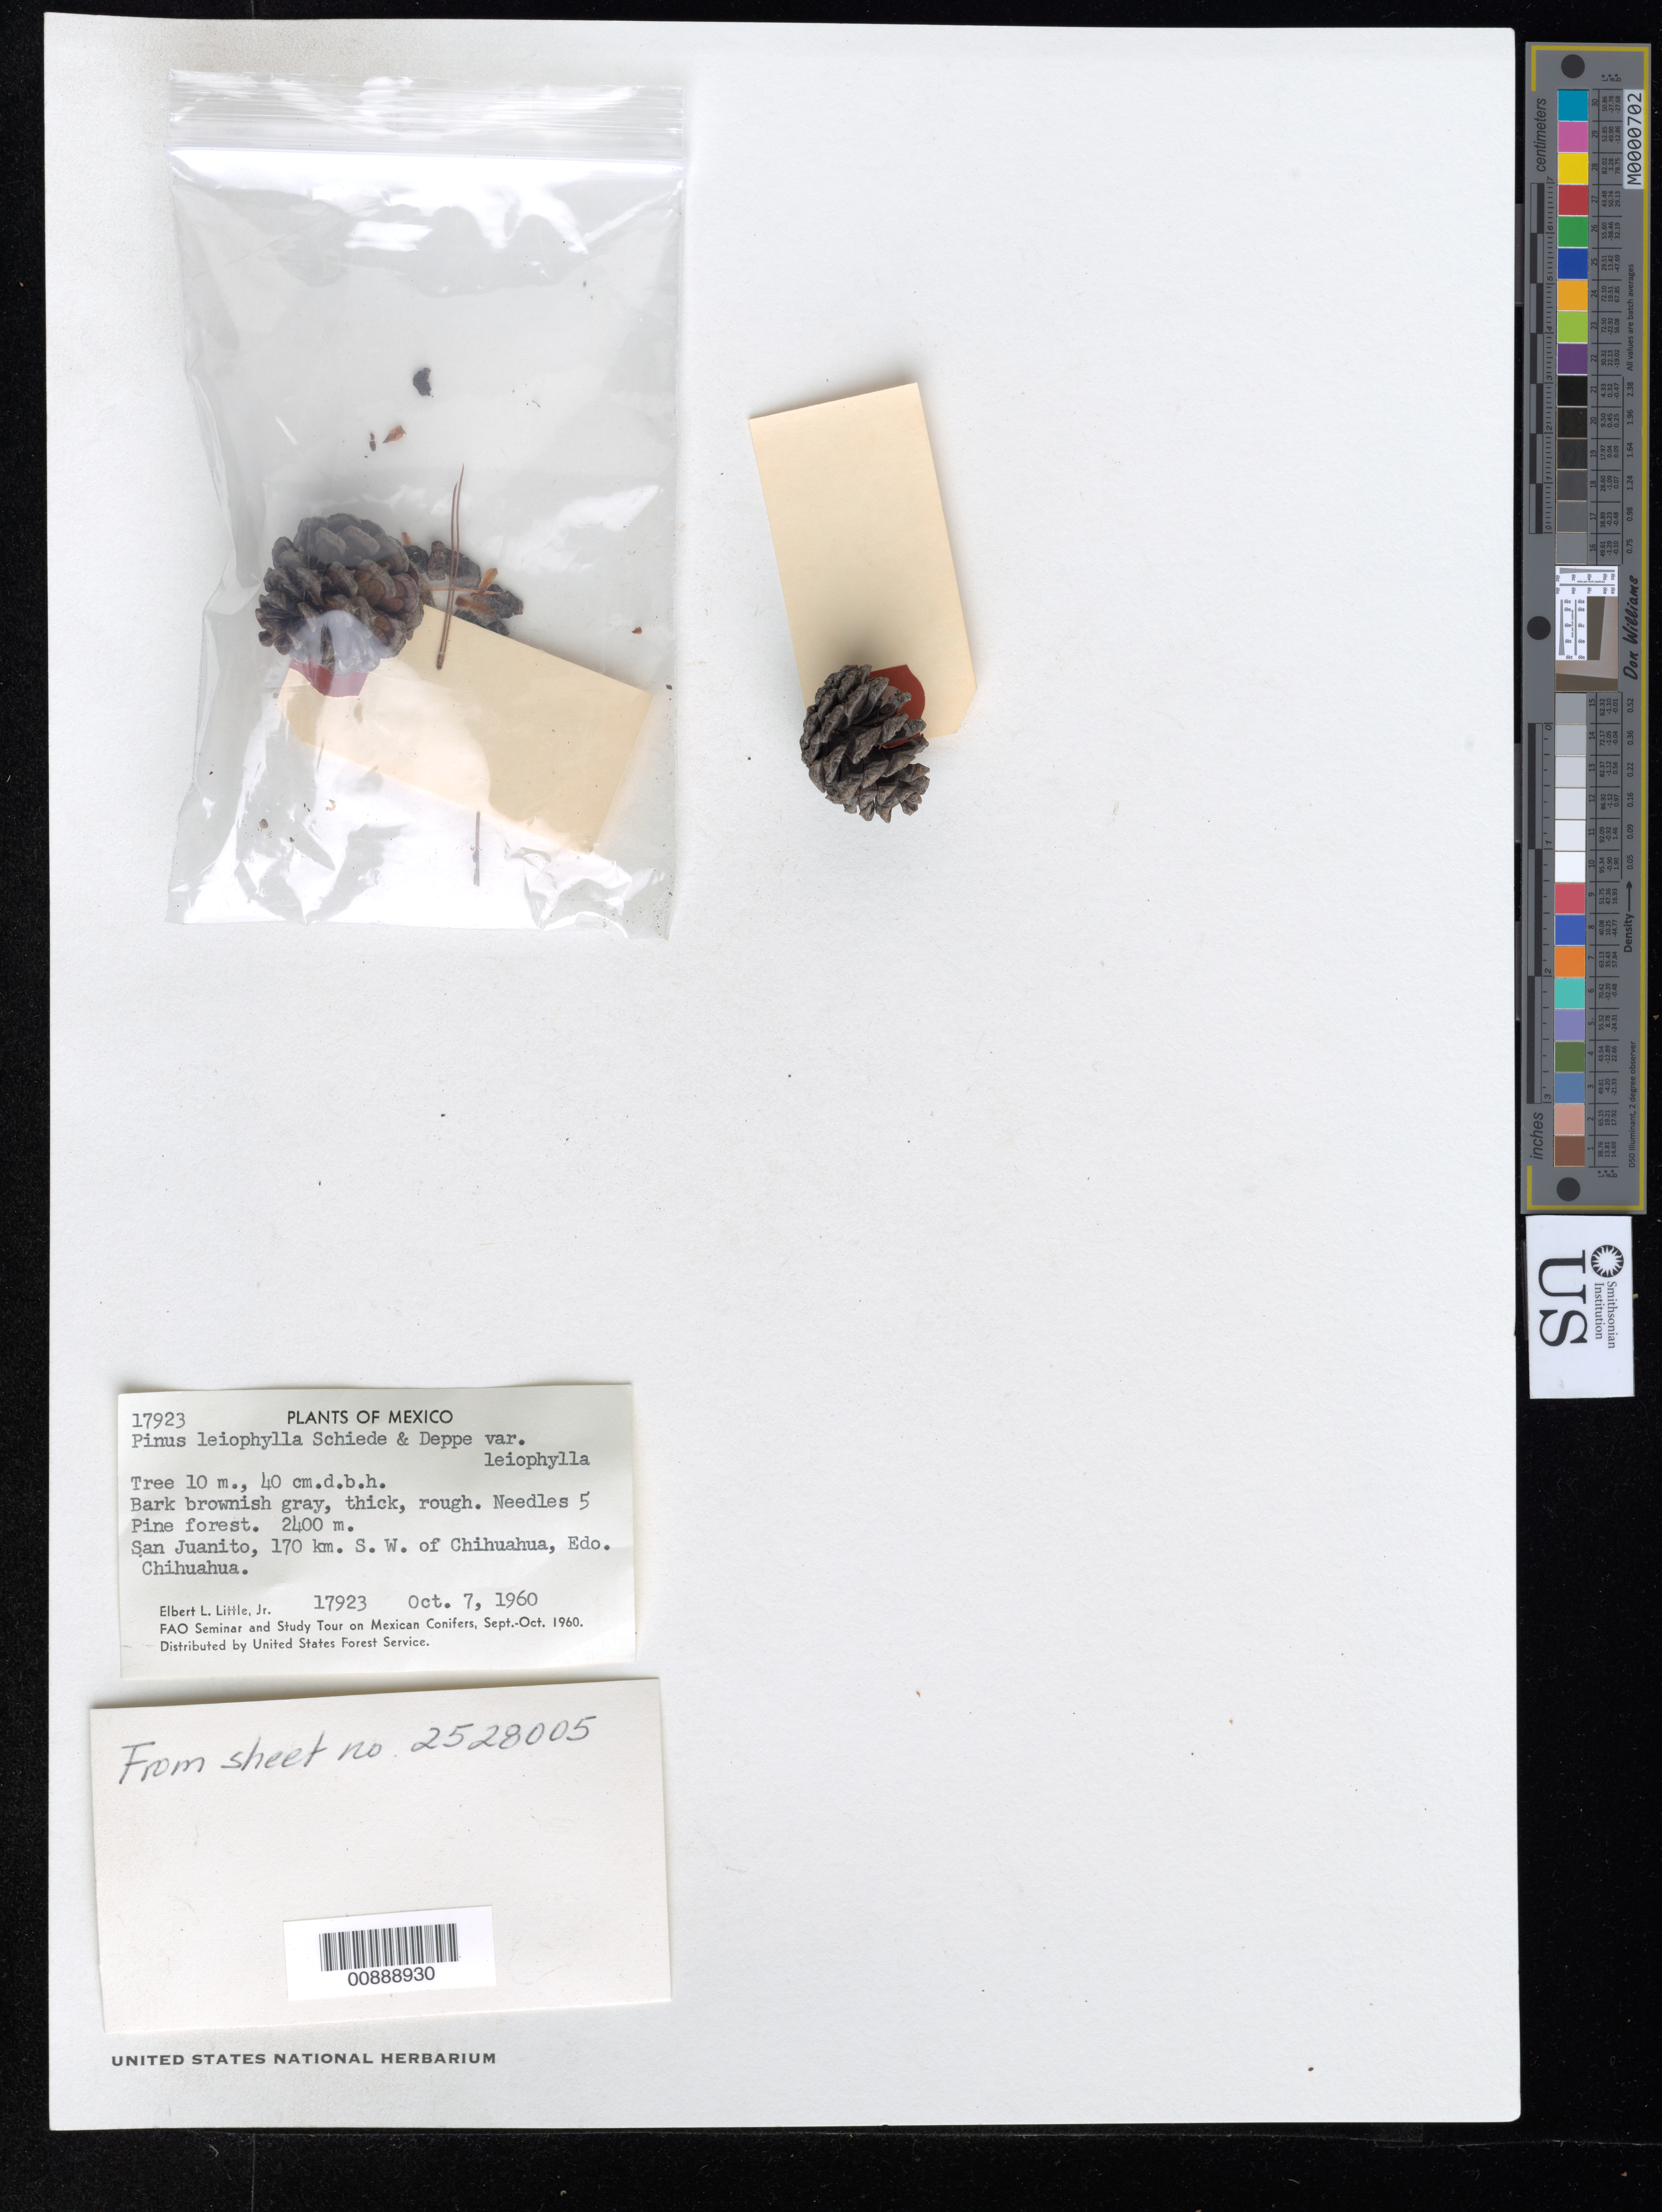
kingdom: Plantae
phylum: Tracheophyta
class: Pinopsida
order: Pinales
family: Pinaceae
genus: Pinus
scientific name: Pinus leiophylla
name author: Schiede ex Schltdl. & Cham.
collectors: E. L. Little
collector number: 17923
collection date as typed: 07 Oct 1960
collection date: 1960-10-07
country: Mexico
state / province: Chihuahua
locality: San Juanito, 170 km. SW of Chihuahua, Chihuahua.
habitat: Pine forest.